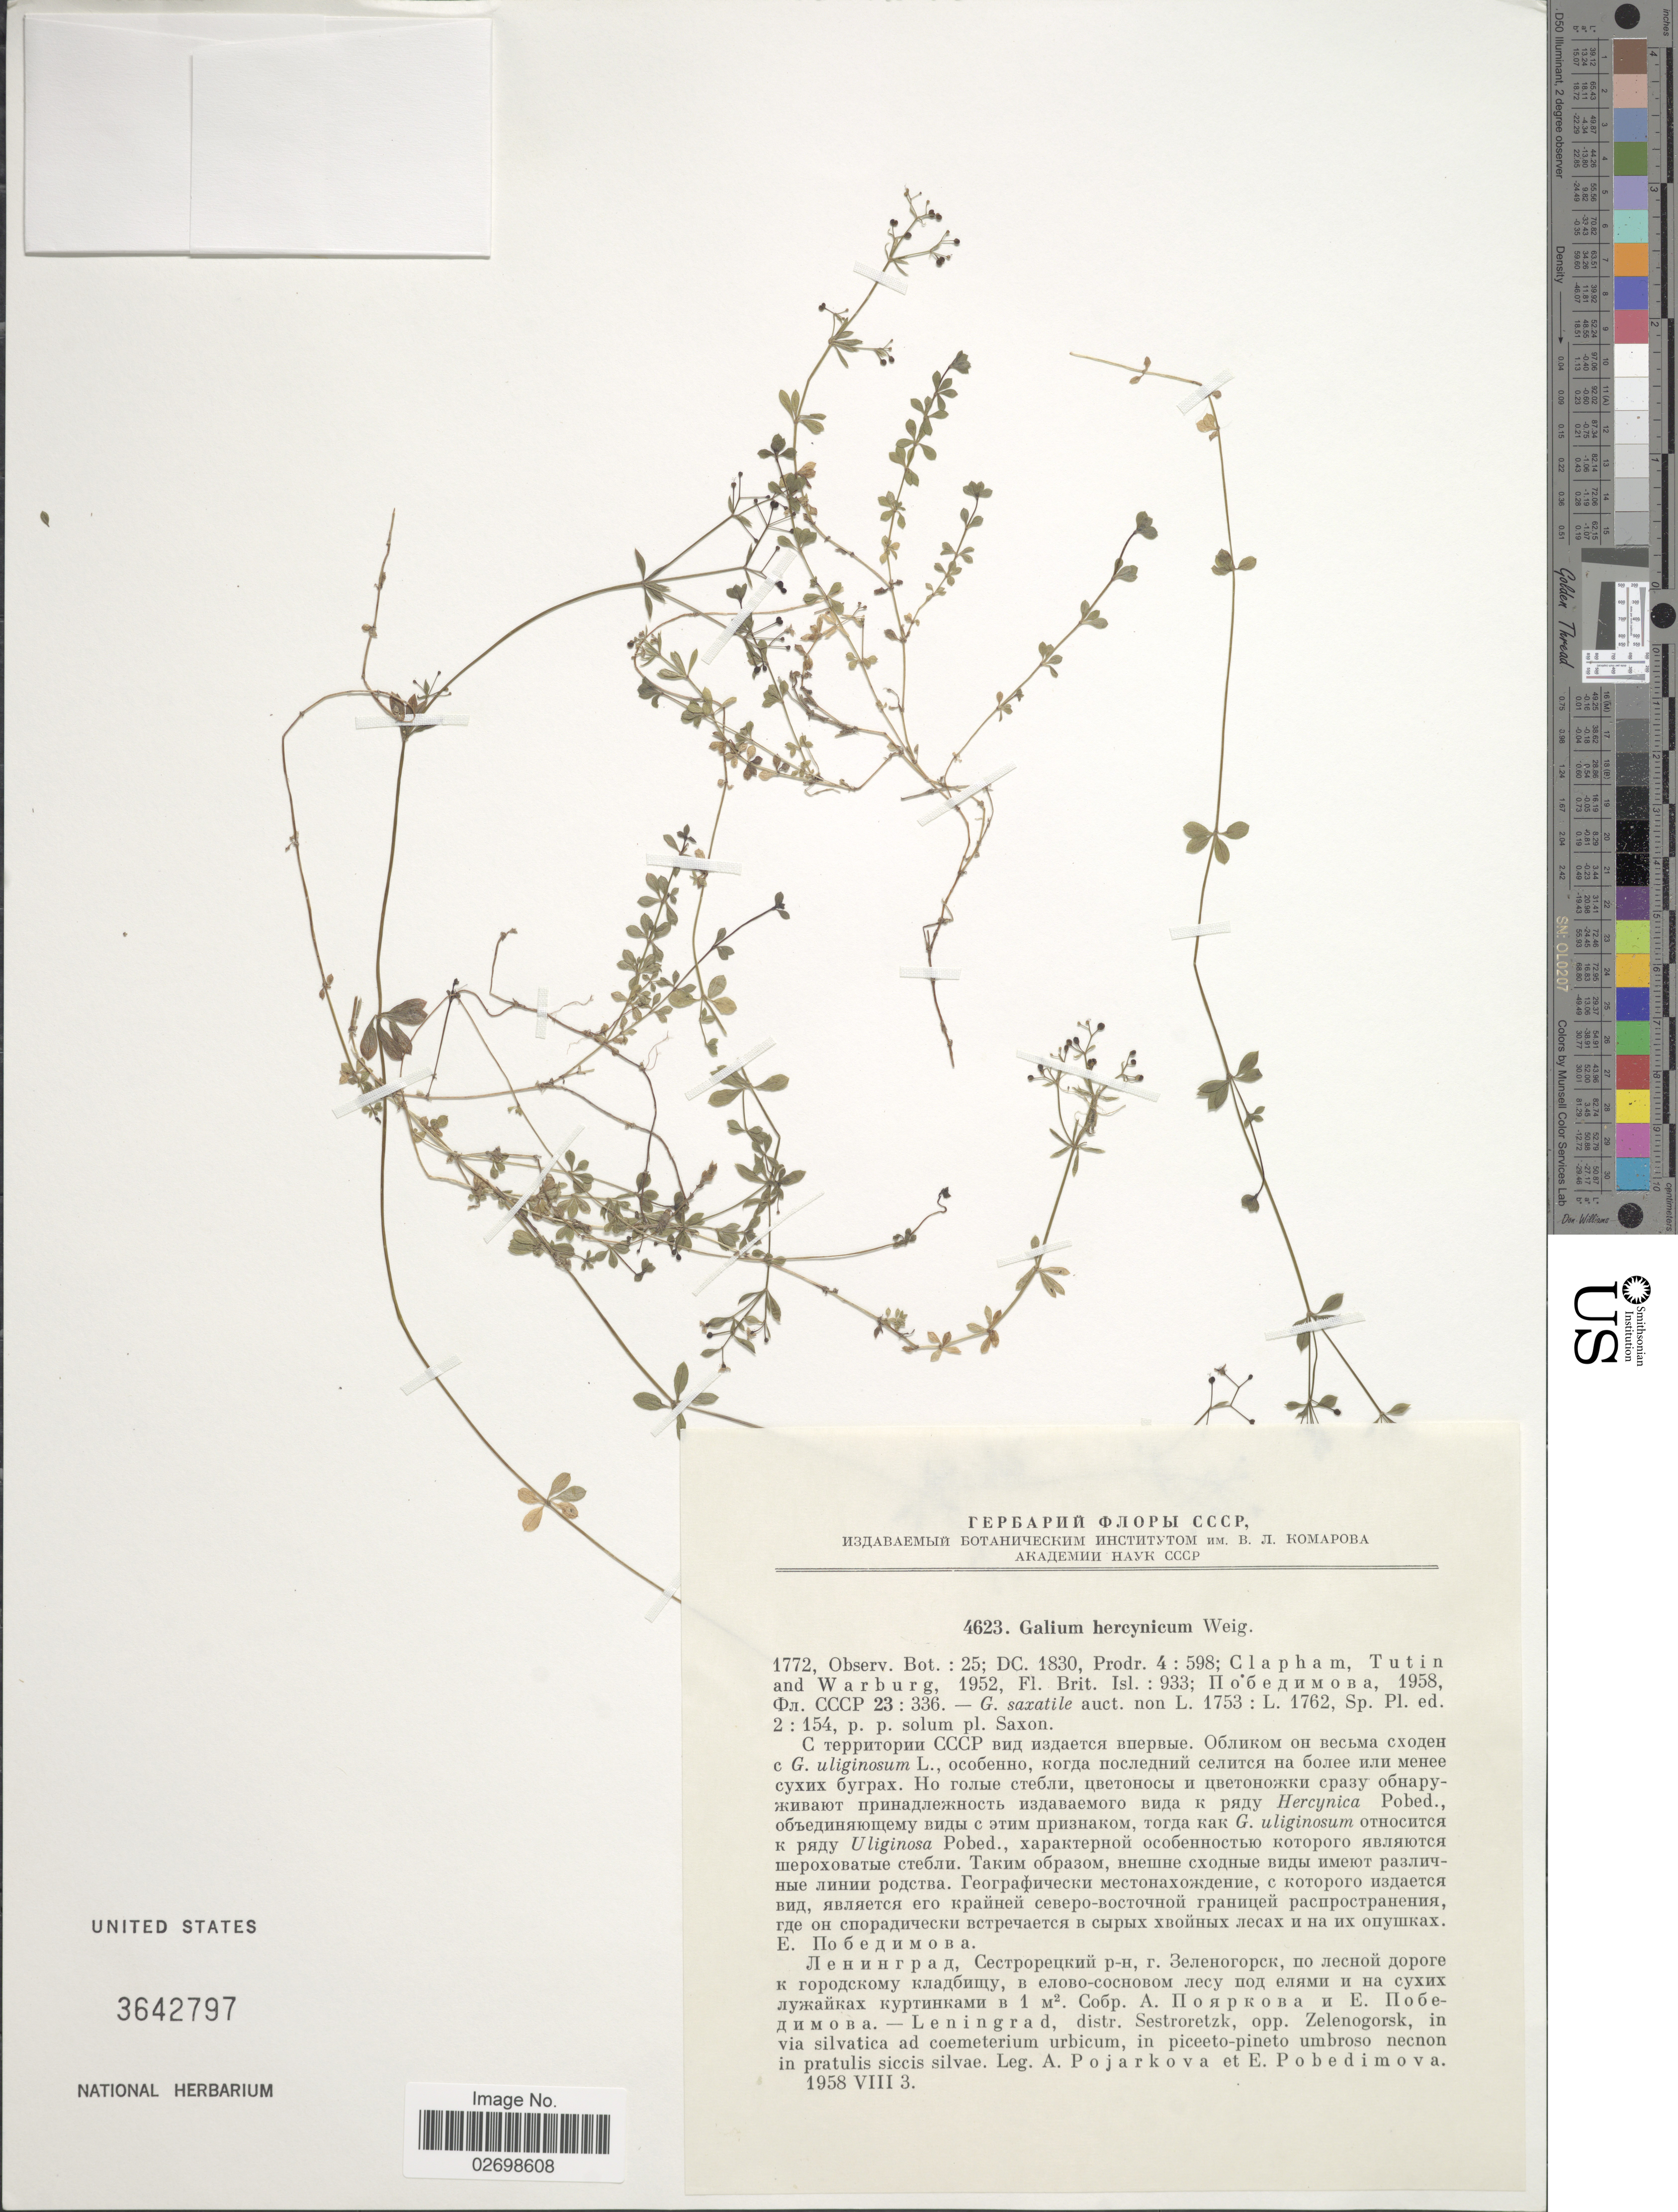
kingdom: Plantae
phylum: Tracheophyta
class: Magnoliopsida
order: Gentianales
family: Rubiaceae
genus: Galium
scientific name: Galium harcynicum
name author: Weigel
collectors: A. Pojarkova & E. Pobedimova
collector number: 4623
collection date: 1958-08-03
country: Russian Federation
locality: Leningrad, distr. Sestroretzk, opp. Zelenogorsk, in via silvatica ad coemeterium urbicum, in pceeto-pineto umbroso necnon in pratulis siccis silvae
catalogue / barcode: US 3642797